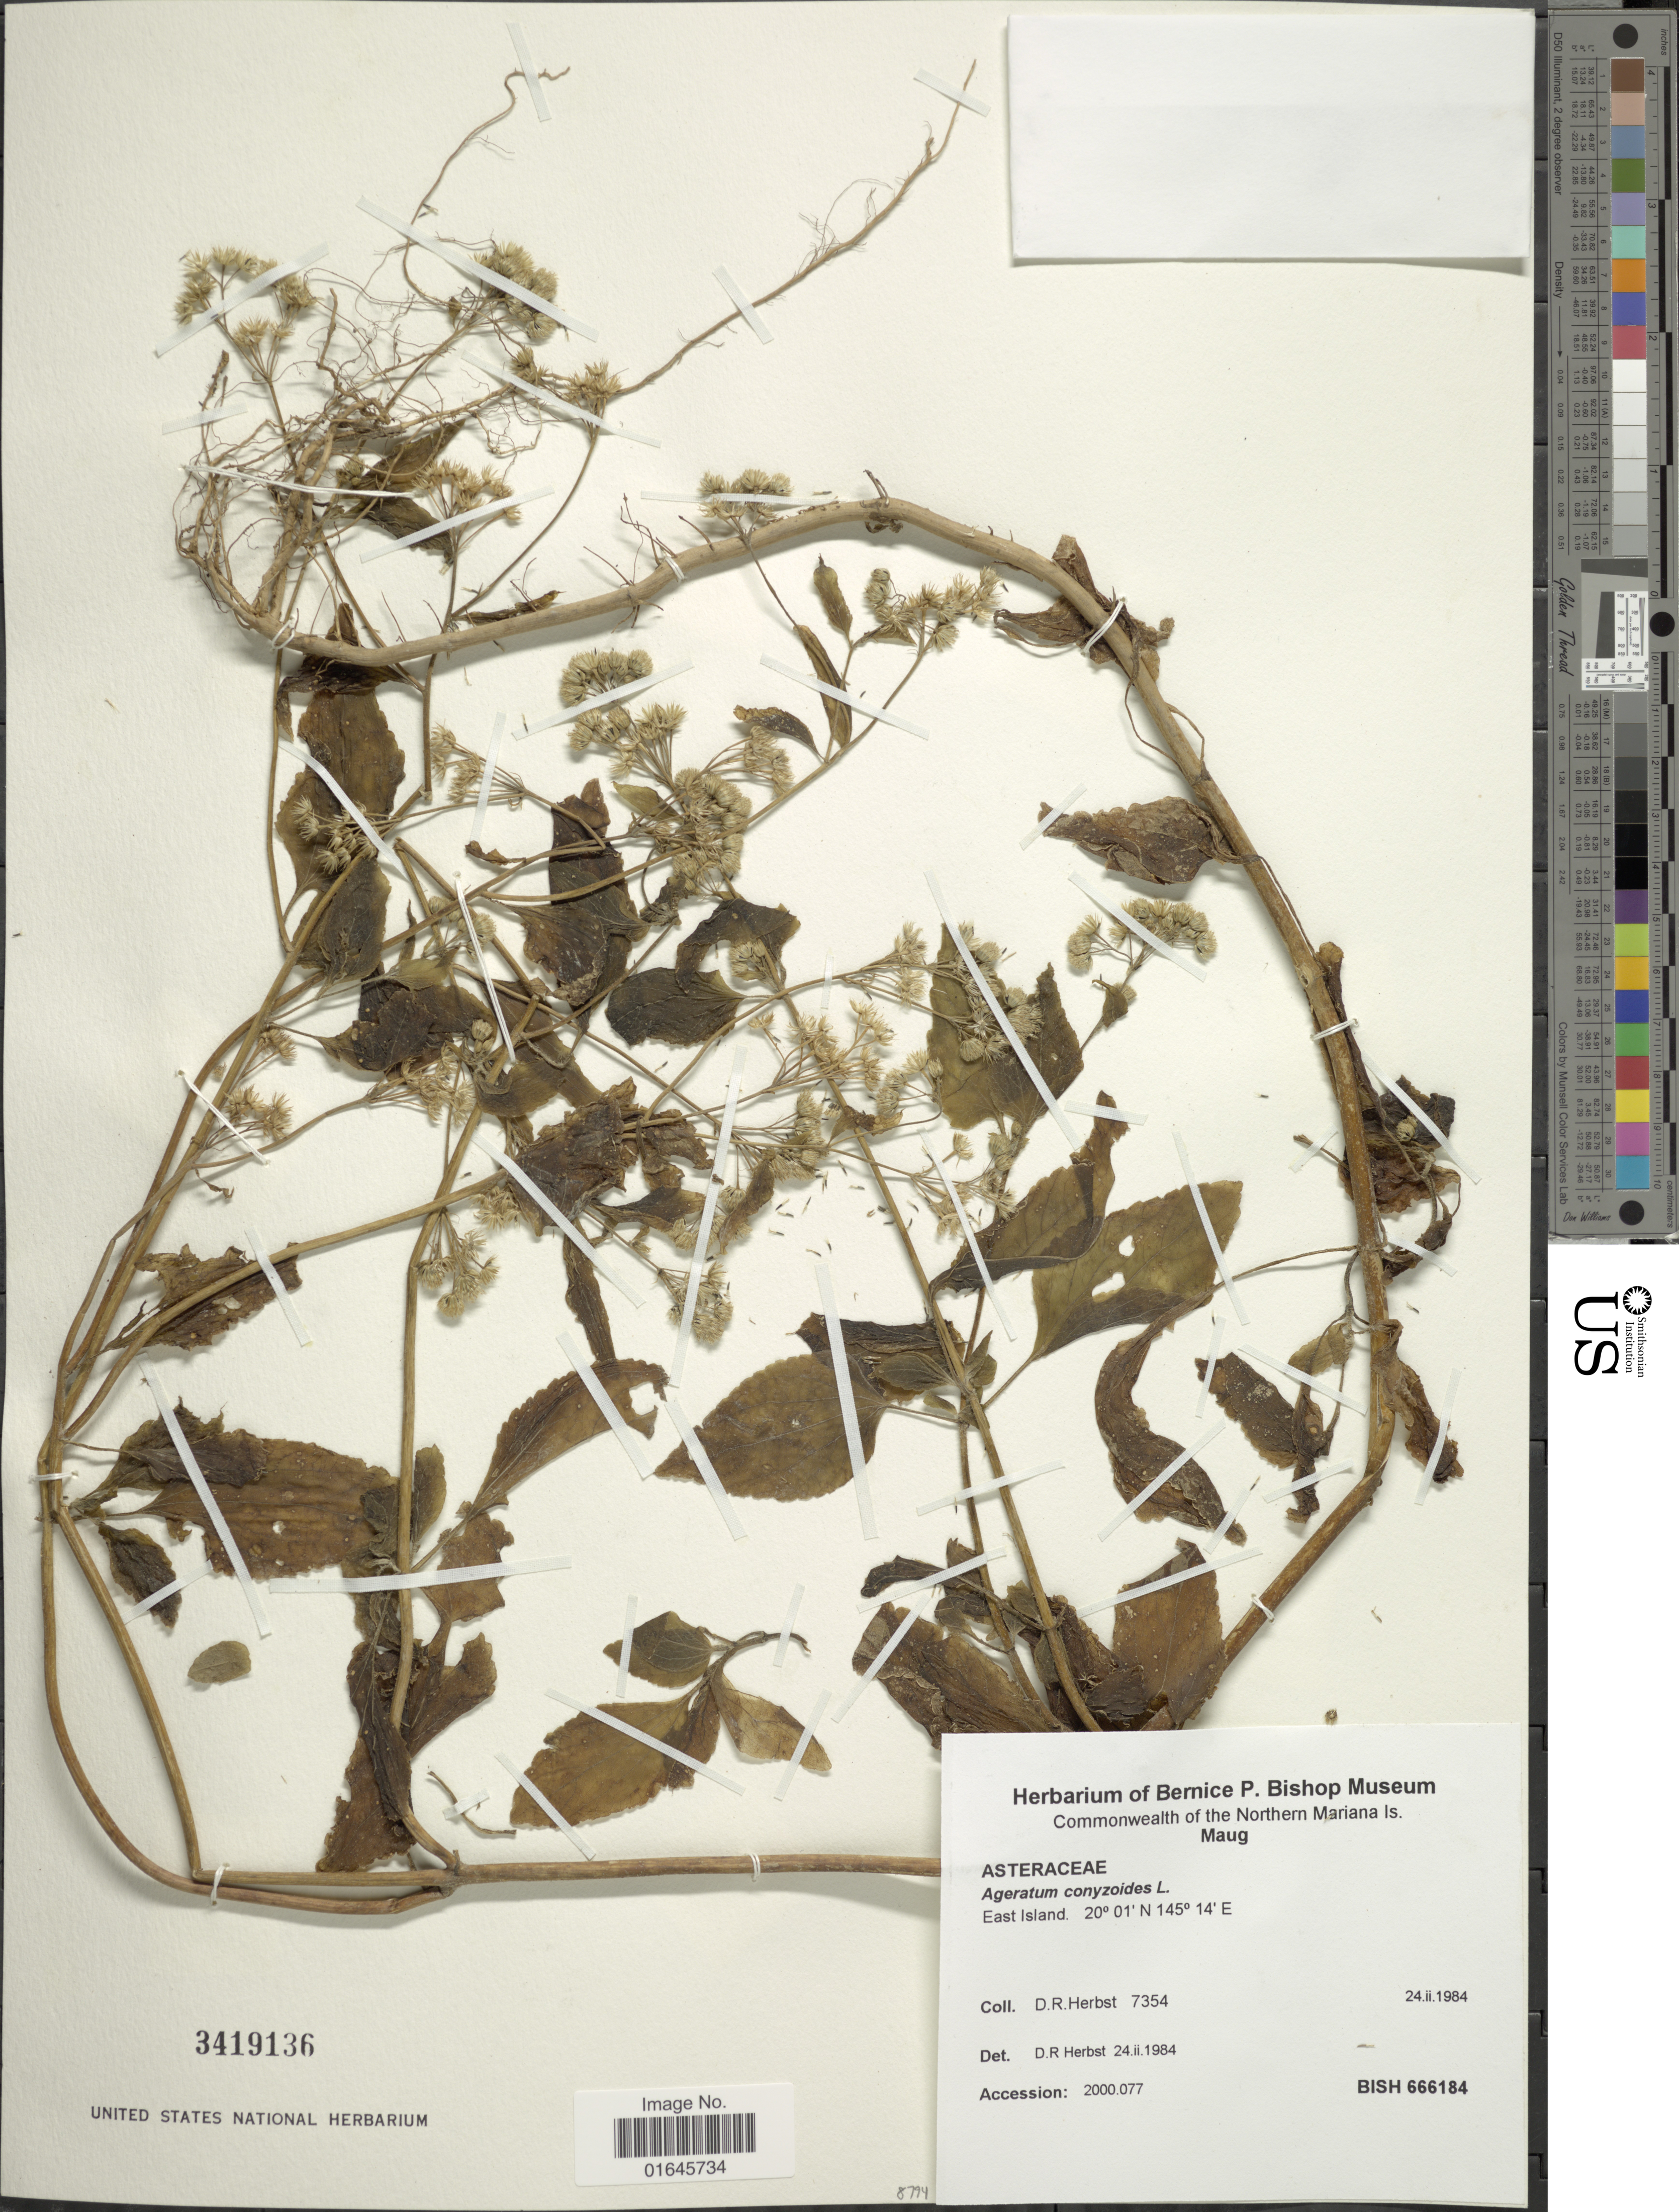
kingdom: Plantae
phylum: Tracheophyta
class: Magnoliopsida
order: Asterales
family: Asteraceae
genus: Ageratum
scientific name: Ageratum conyzoides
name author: L.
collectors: D. R. Herbst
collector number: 7354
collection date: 1984-02-24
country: Northern Mariana Islands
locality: Maug, East Island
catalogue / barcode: US 3419136